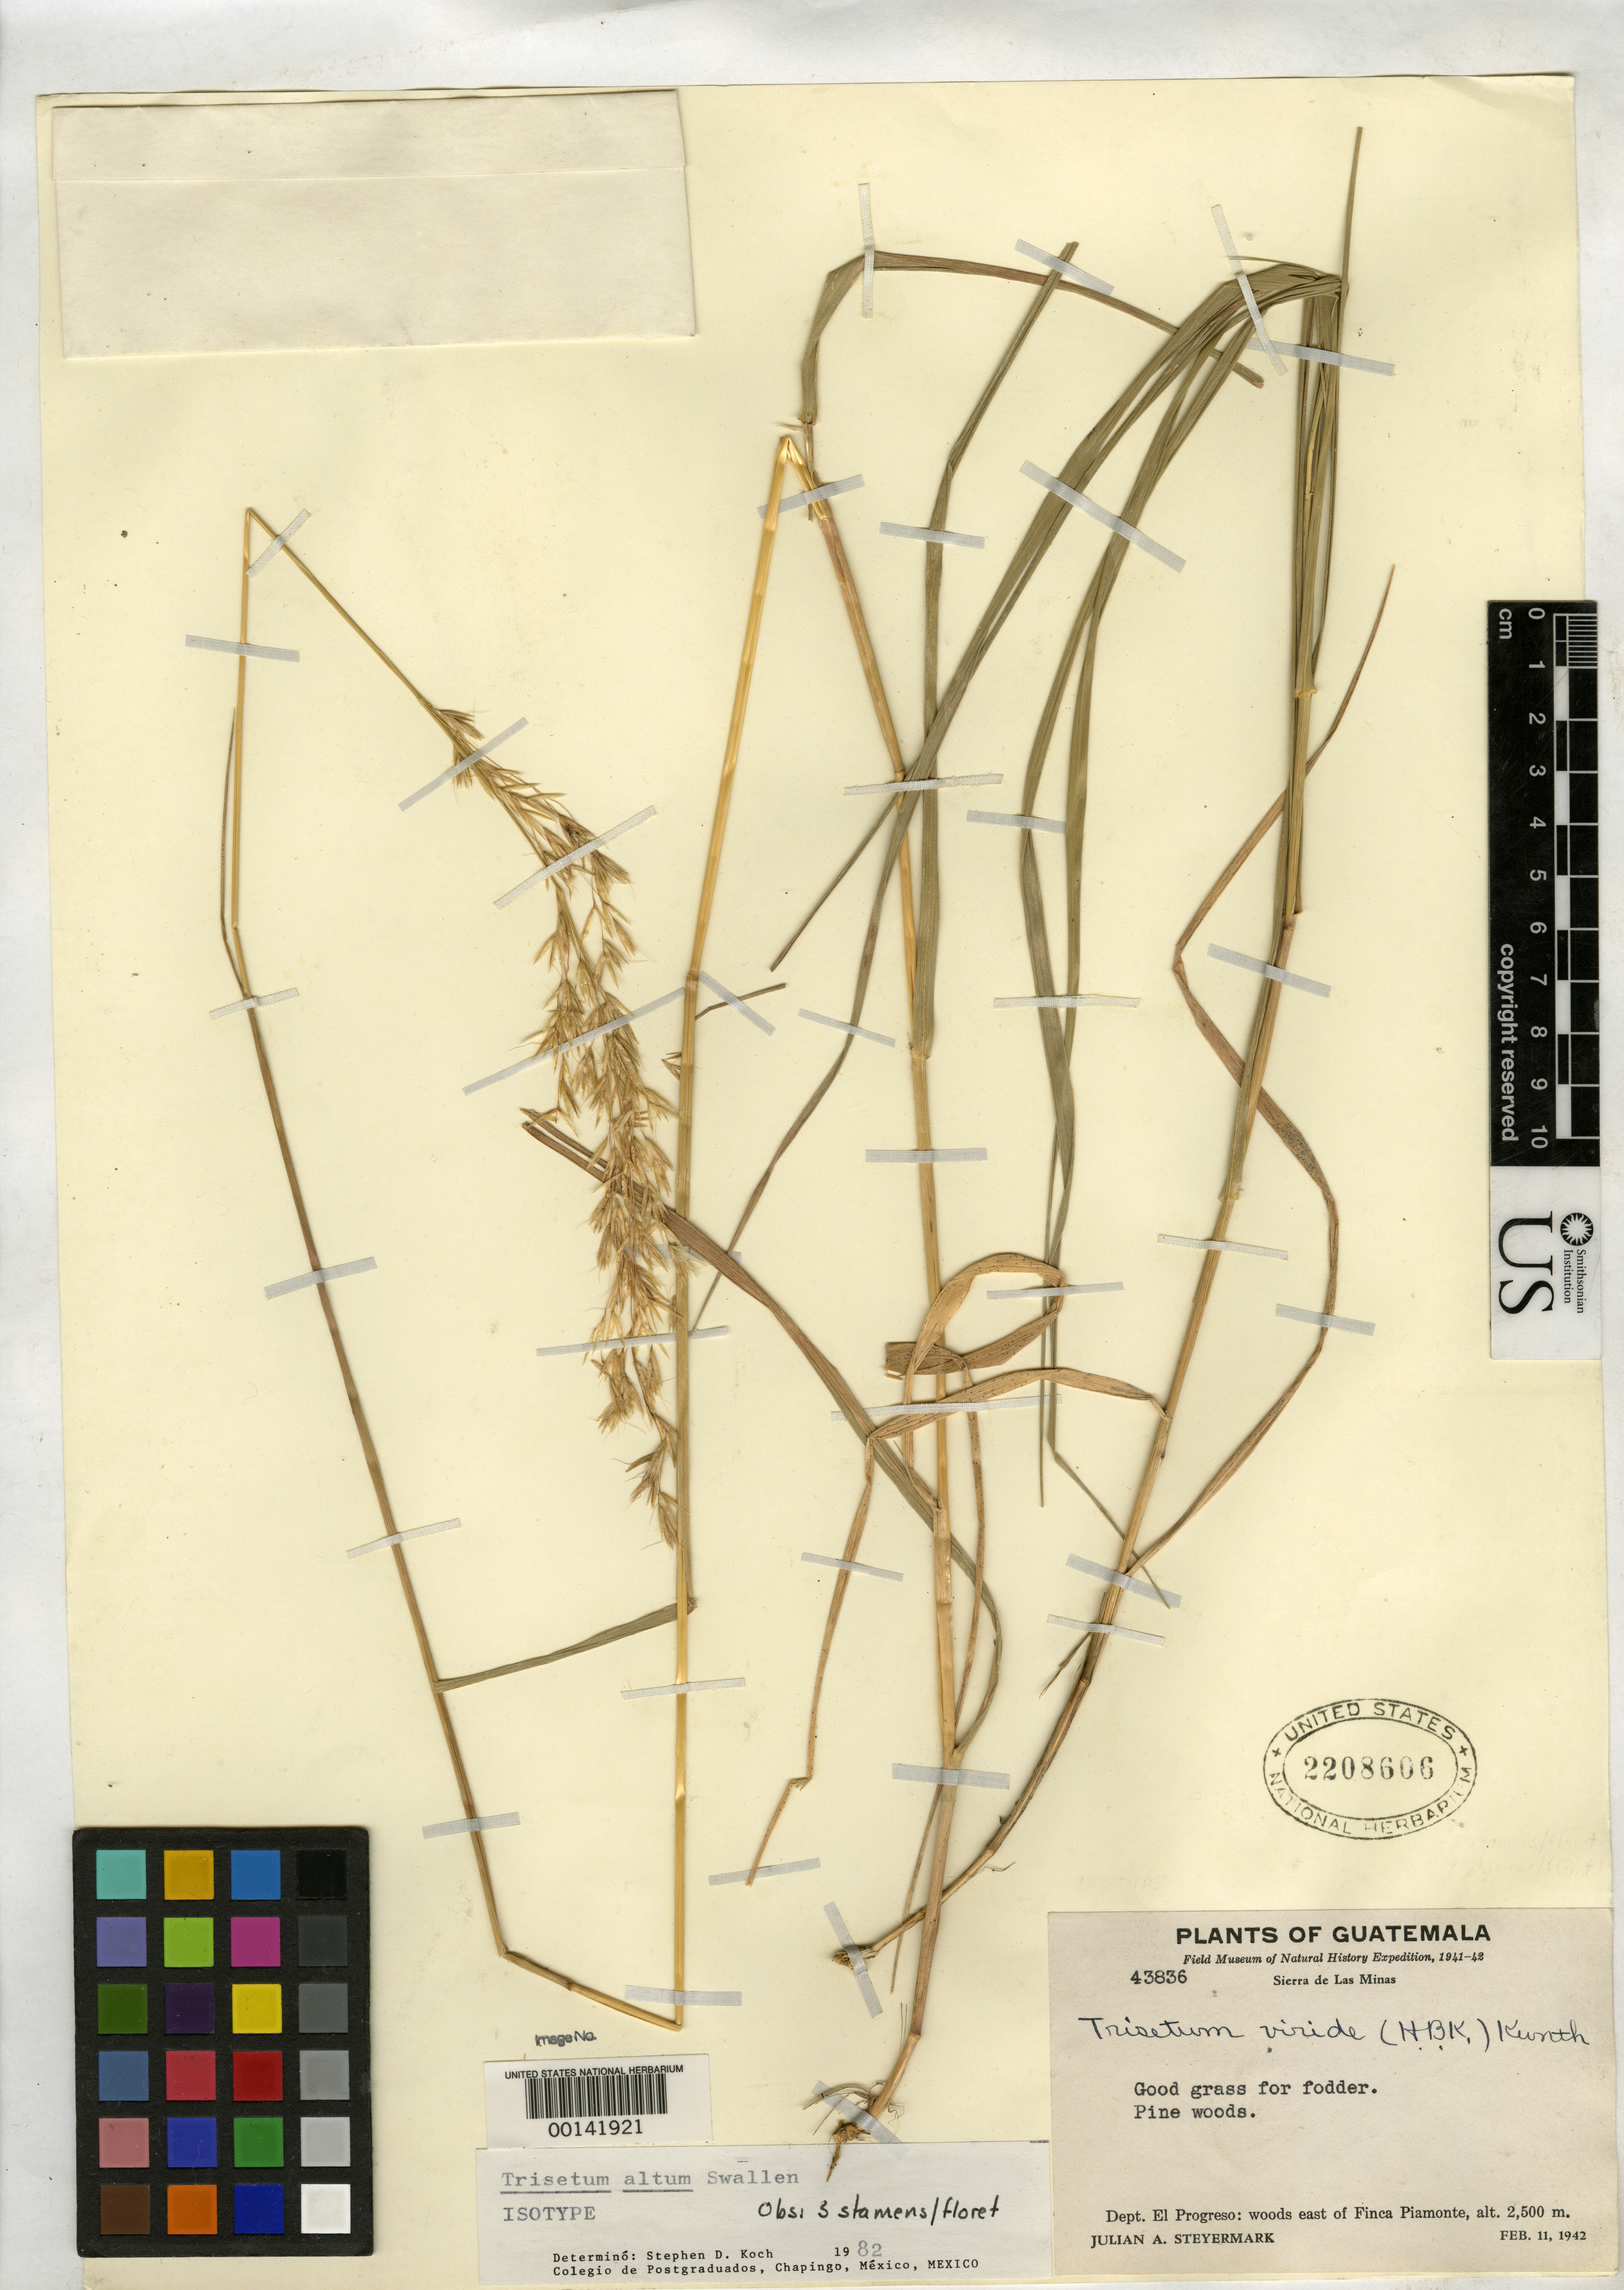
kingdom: Plantae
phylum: Tracheophyta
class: Liliopsida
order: Poales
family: Poaceae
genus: Trisetum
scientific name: Trisetum altum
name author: Swallen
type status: Isotype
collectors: J. Steyermark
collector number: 43836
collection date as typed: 11 Feb 1942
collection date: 1942-02-11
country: Guatemala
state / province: El Progreso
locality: E of Finca Piamonte.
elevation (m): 2500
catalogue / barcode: US 2208606